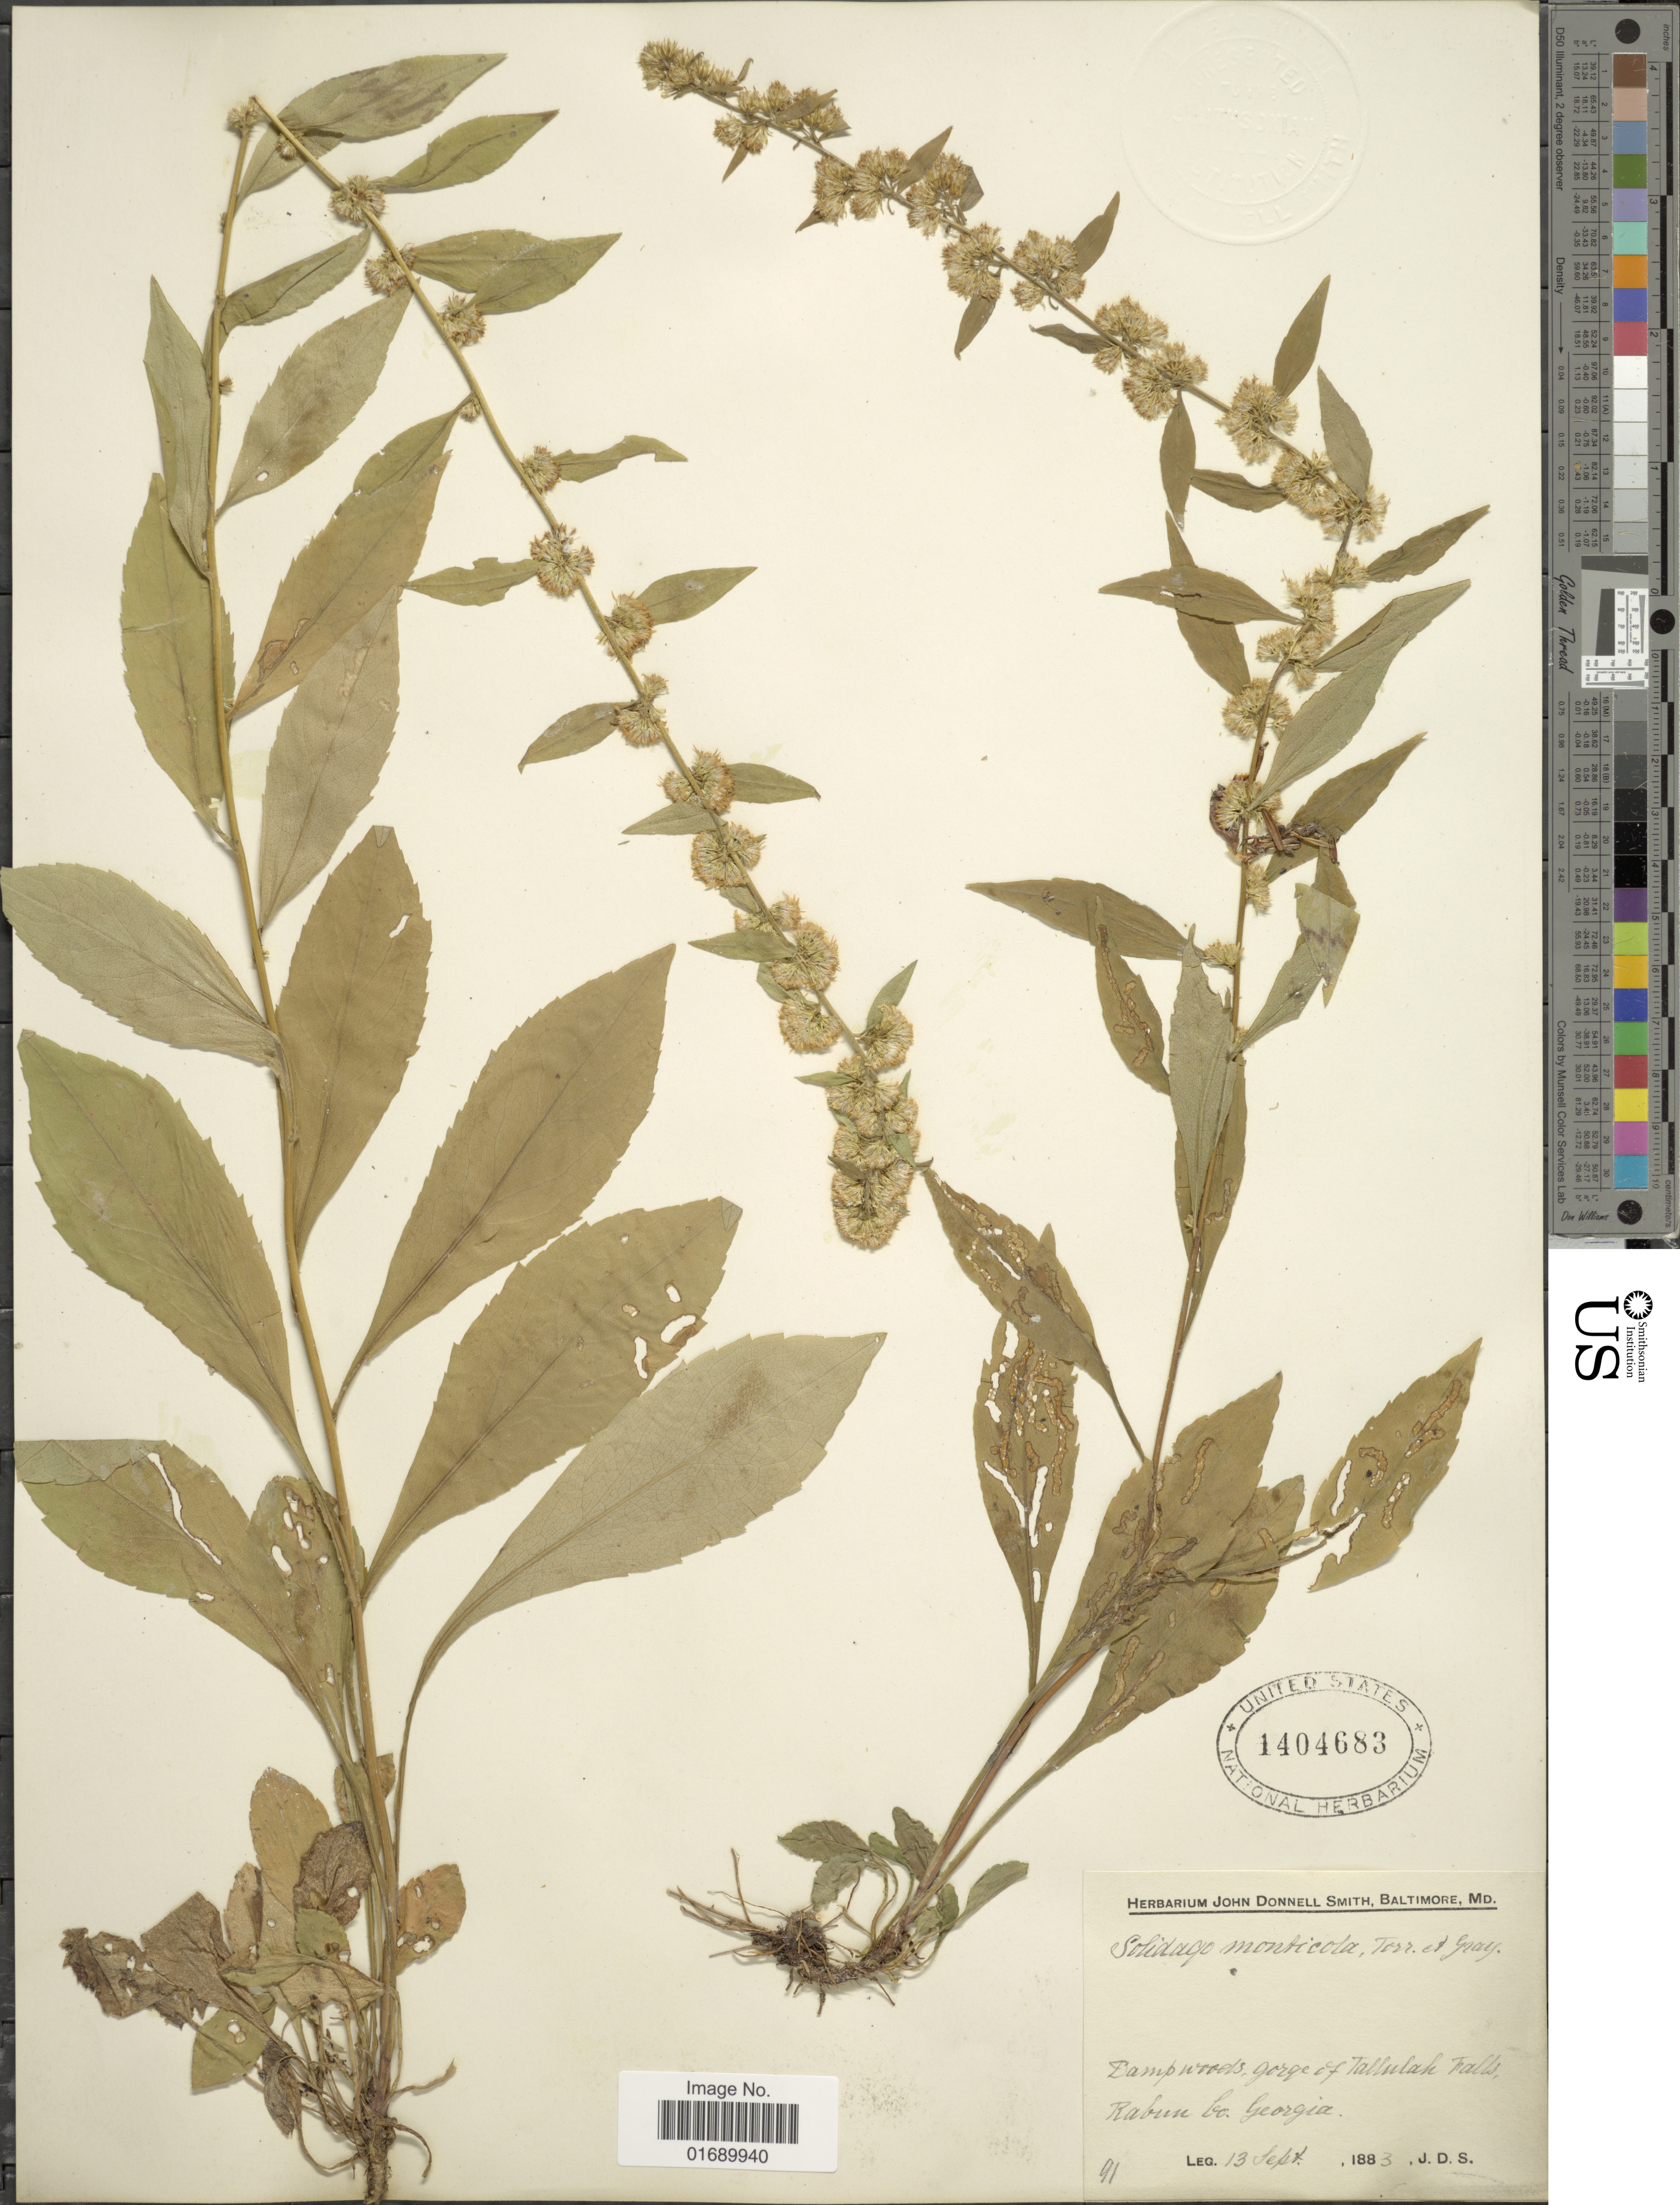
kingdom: Plantae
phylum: Tracheophyta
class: Magnoliopsida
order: Asterales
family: Asteraceae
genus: Solidago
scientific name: Solidago roanensis var. monticola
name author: (Torr. & A. Gray) Fernald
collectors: J. Donnell Smith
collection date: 1883-09-13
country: United States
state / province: Georgia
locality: Damp woods gorge of Tallulak Falls, Rabun Co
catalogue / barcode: US 1404683